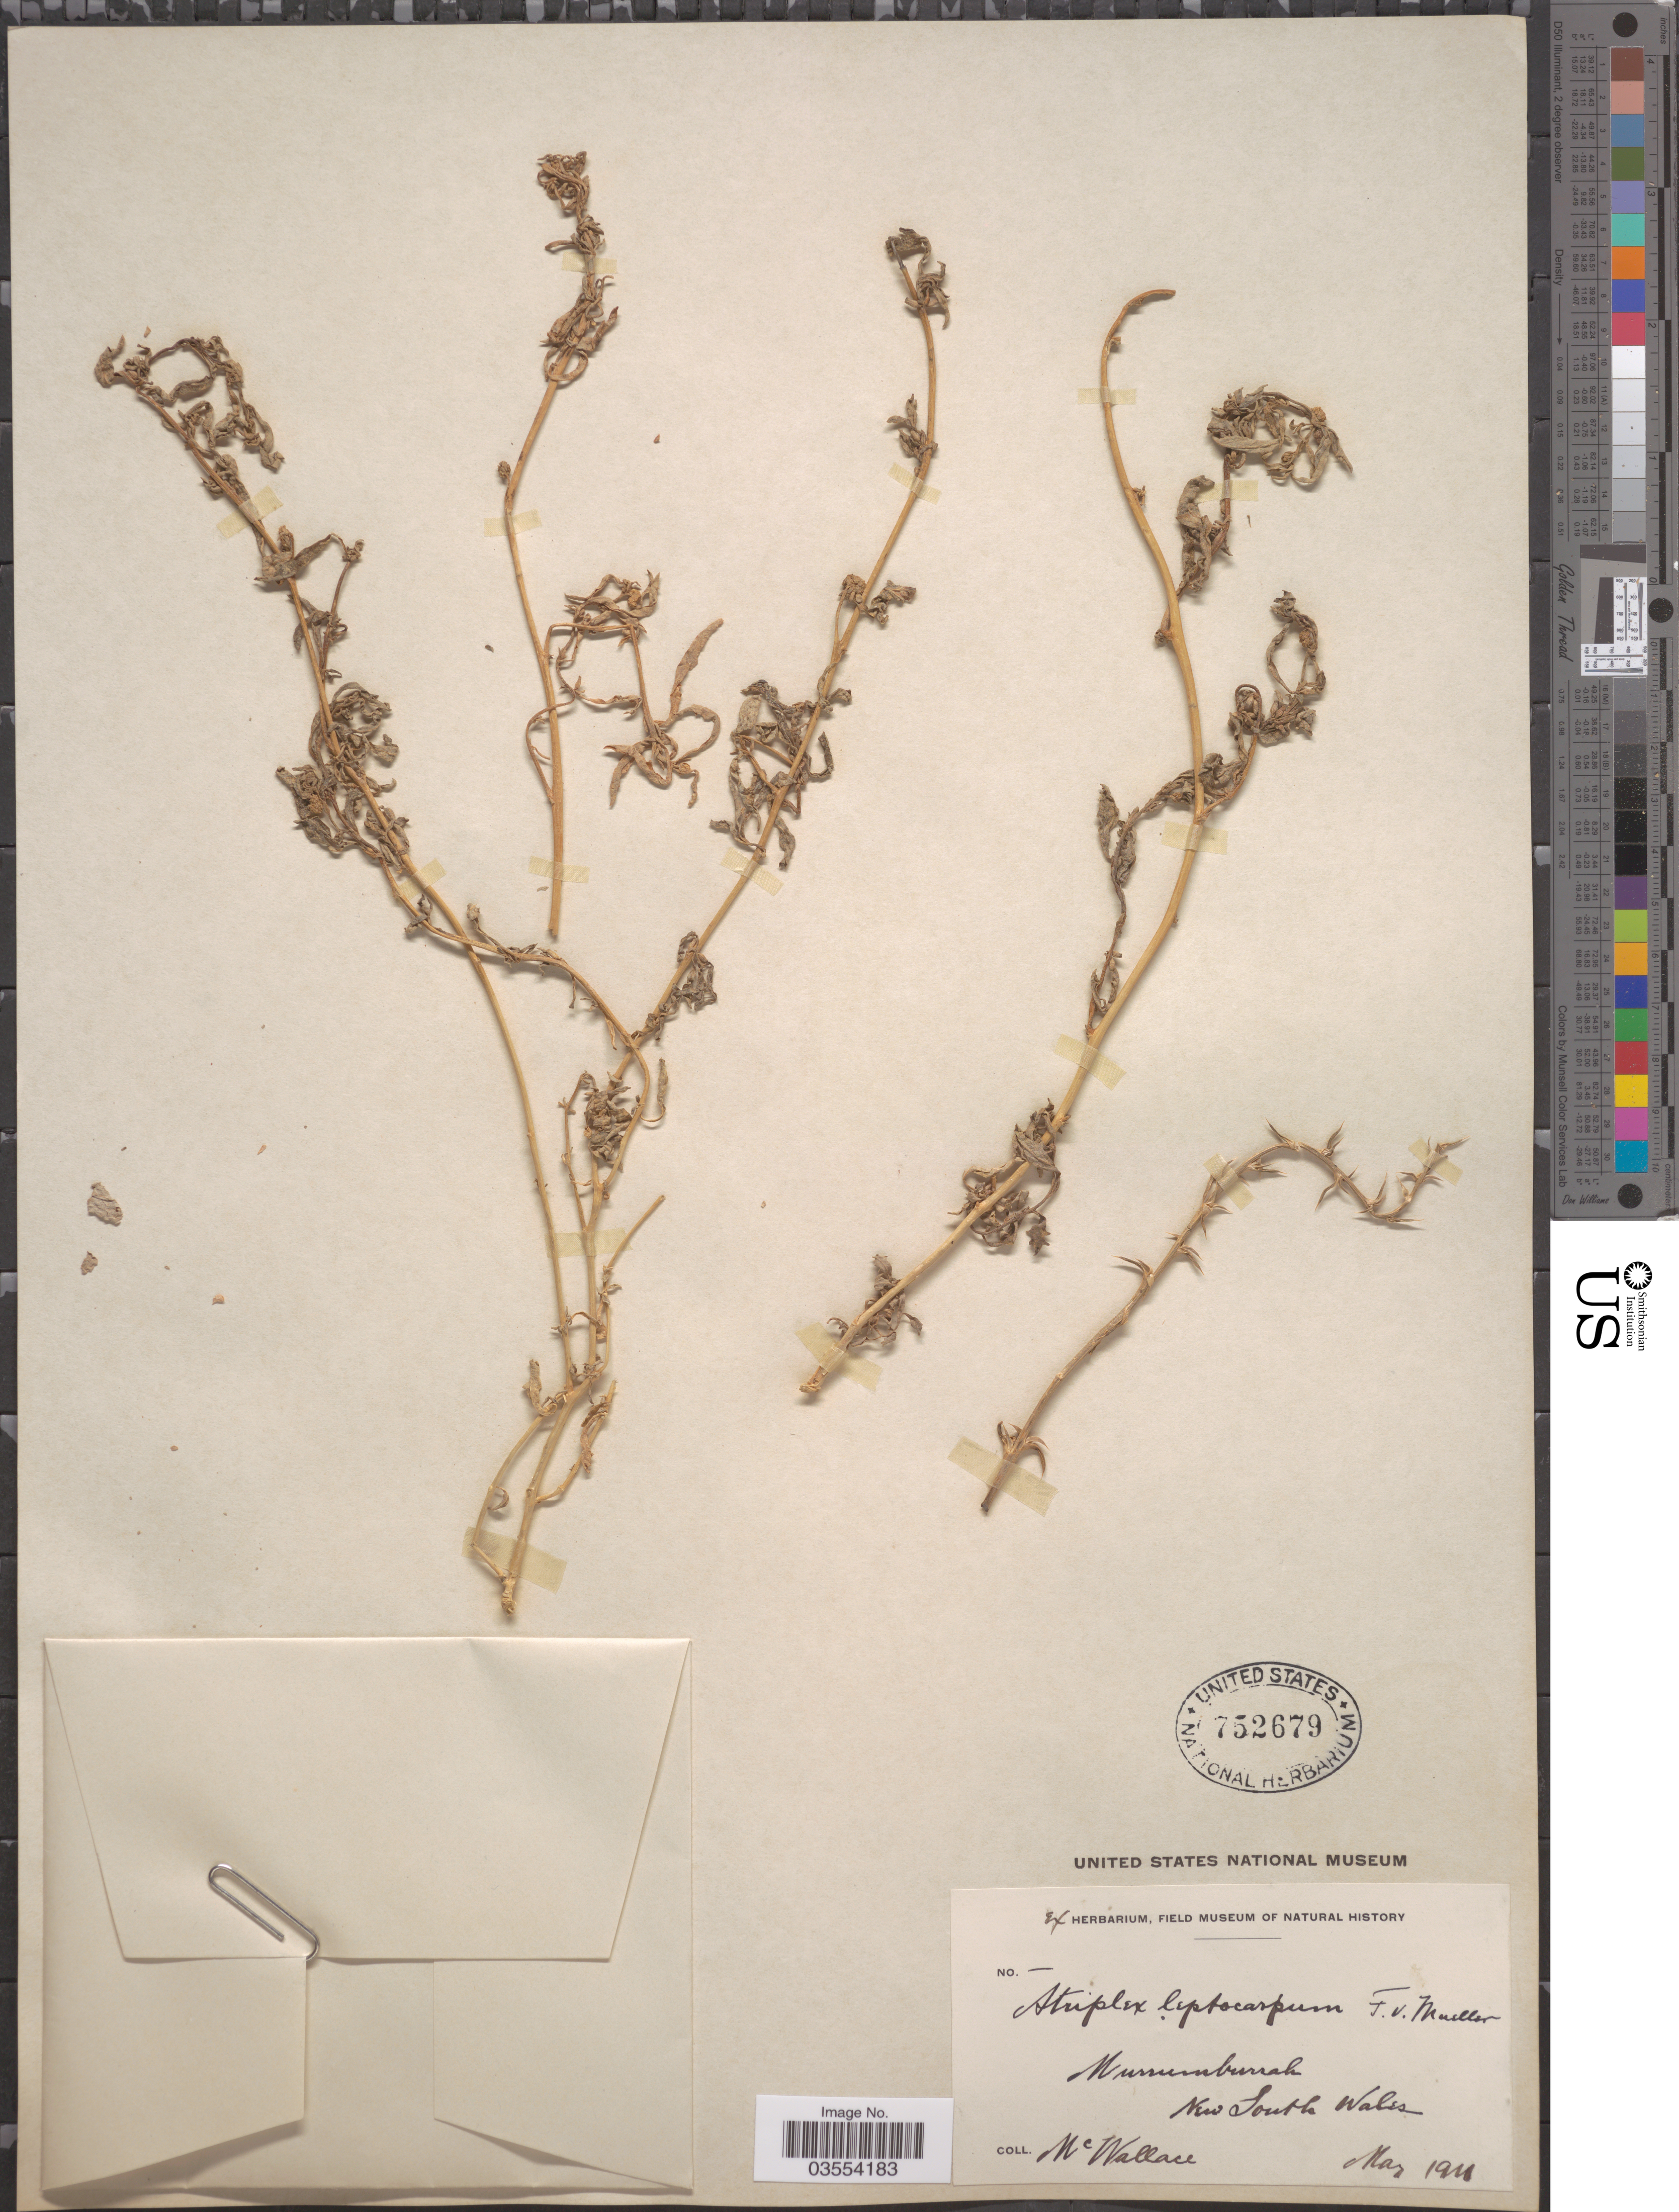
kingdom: Plantae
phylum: Tracheophyta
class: Magnoliopsida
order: Caryophyllales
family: Amaranthaceae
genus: Atriplex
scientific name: Atriplex leptocarpa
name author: F. Muell.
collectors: McWallace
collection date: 1911-03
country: Australia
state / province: New South Wales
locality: Murrumburrah.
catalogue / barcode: US 752679